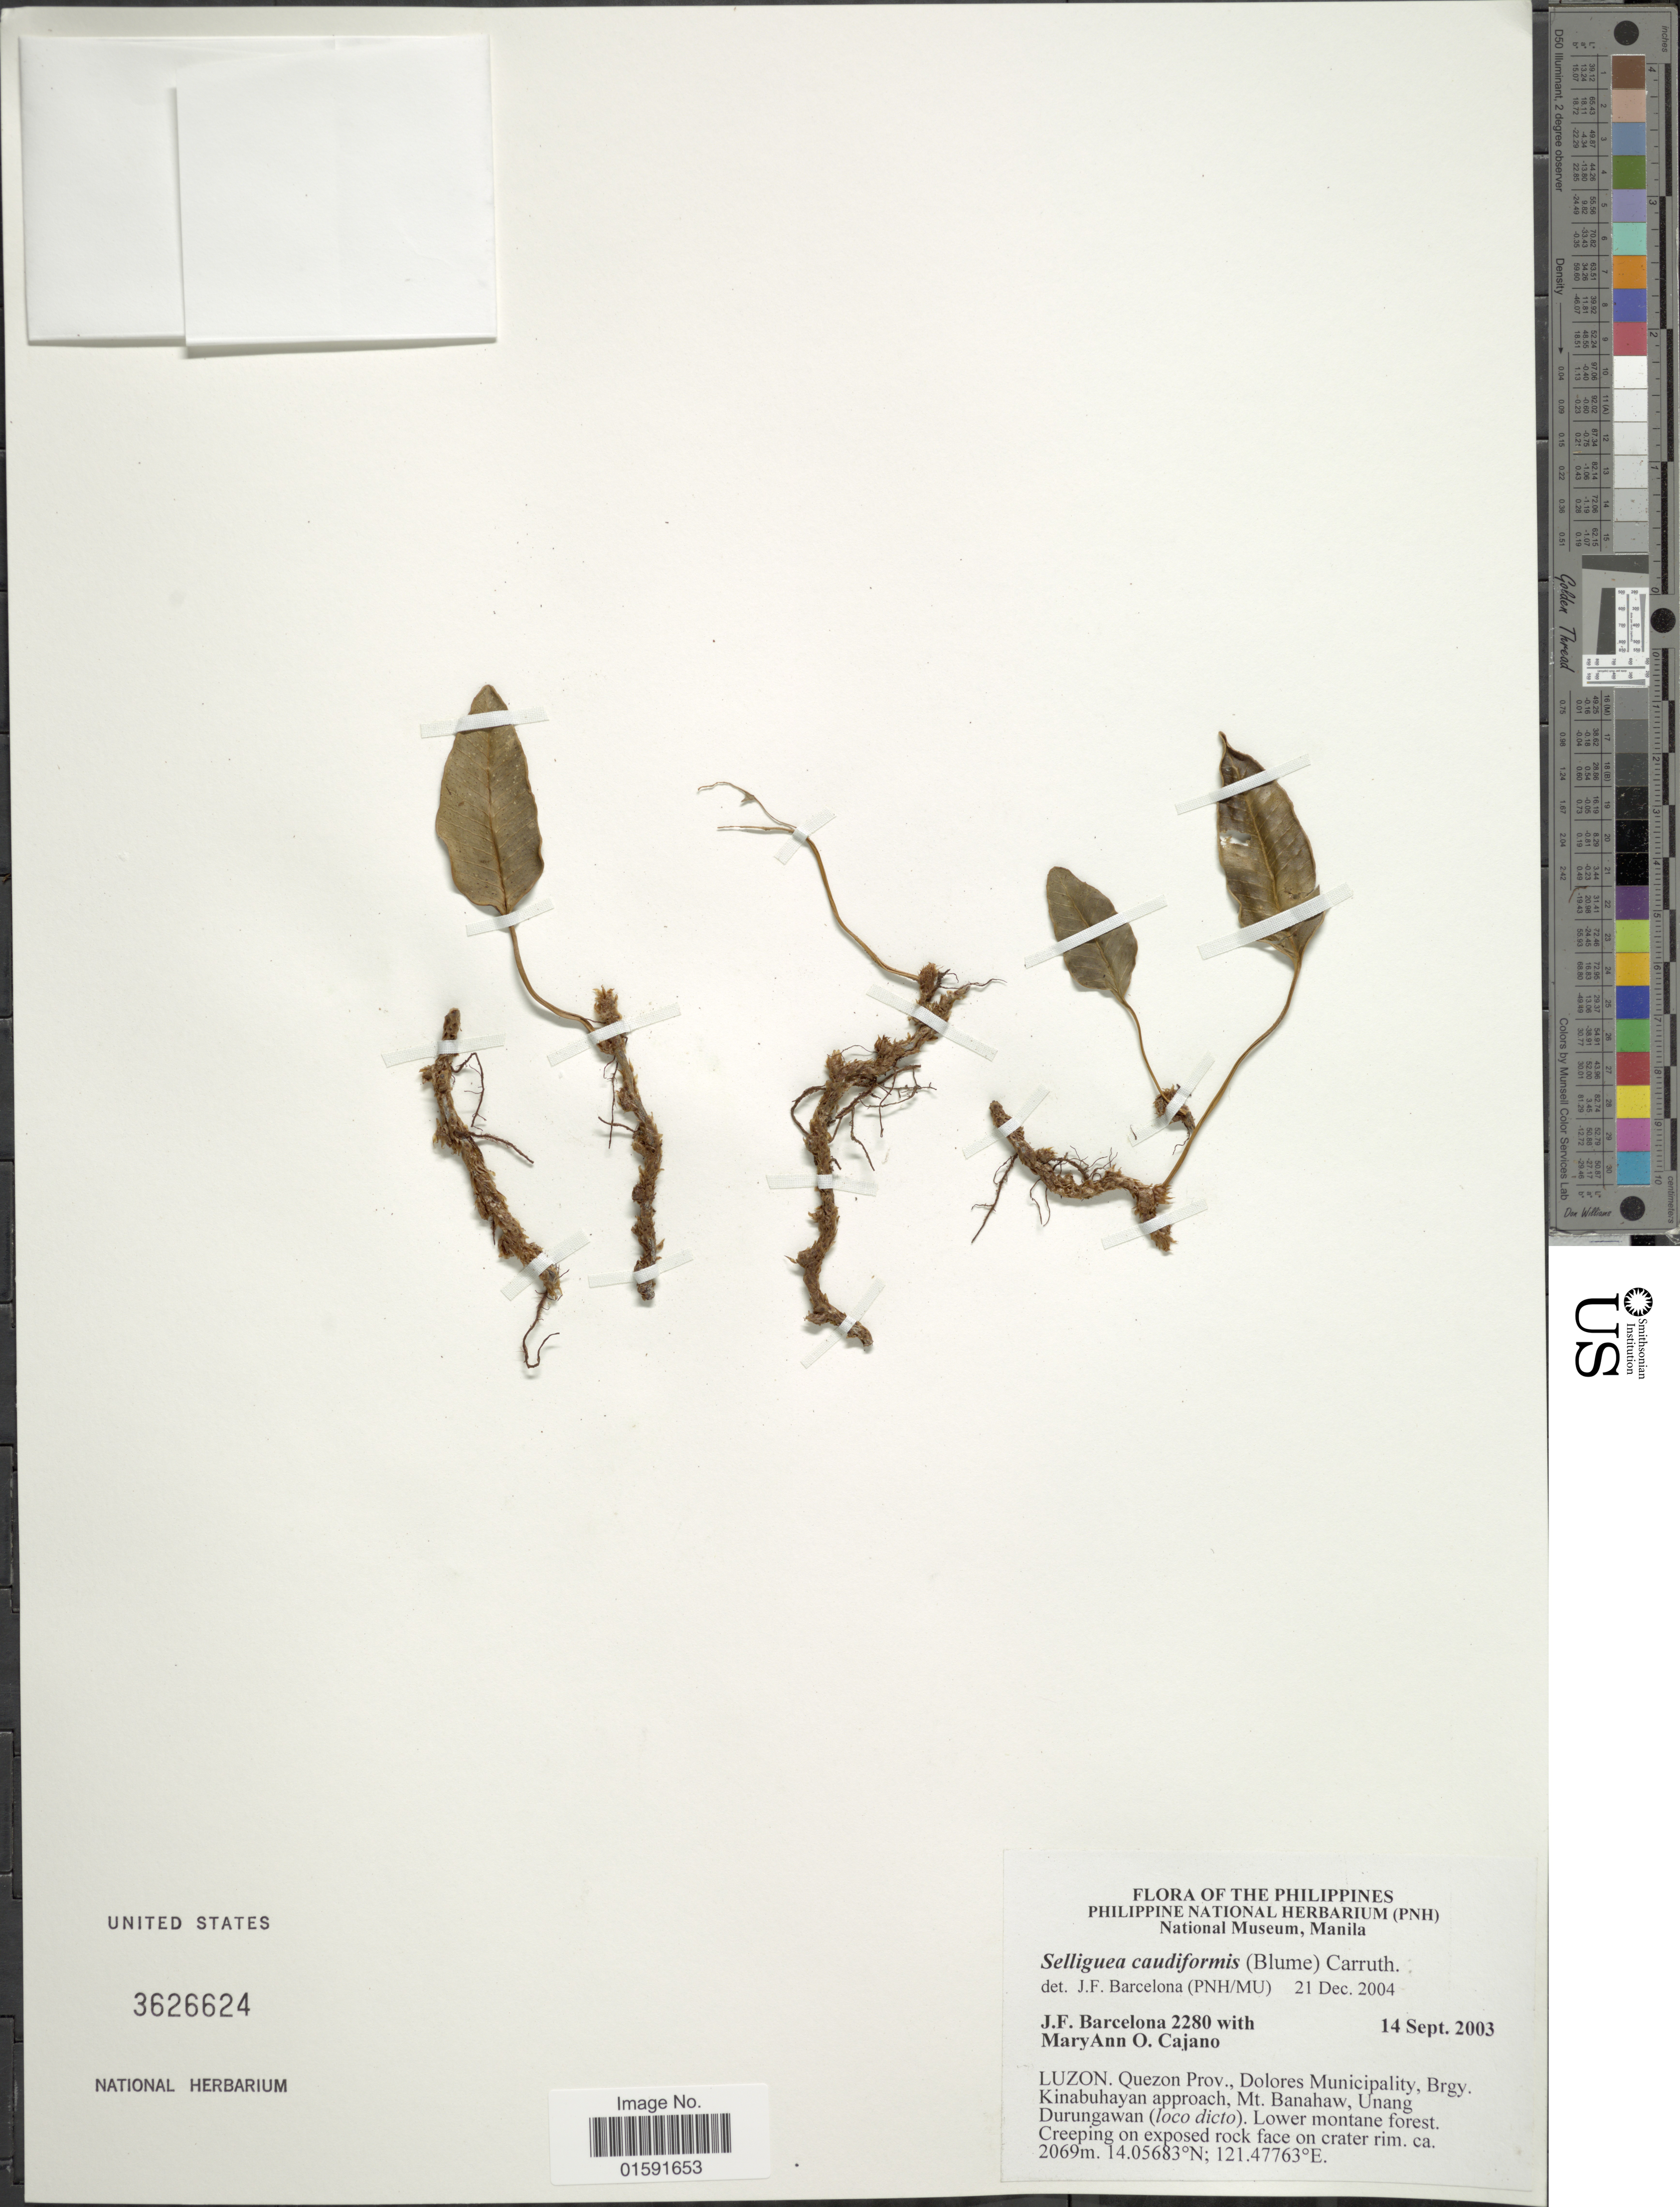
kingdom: Plantae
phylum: Tracheophyta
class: Polypodiopsida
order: Polypodiales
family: Polypodiaceae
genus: Selliguea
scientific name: Selliguea caudiformis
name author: (Blume) J. Sm.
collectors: J. F. Barcelona & M. Cajano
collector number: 2280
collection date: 2003-09-14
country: Philippines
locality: Luzon, Quezon Prov., Dolores Municipality, Brgy, Kinabuhayan approach, Mt. Banahaw, Unang Durungawan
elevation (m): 2069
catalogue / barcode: US 3626624